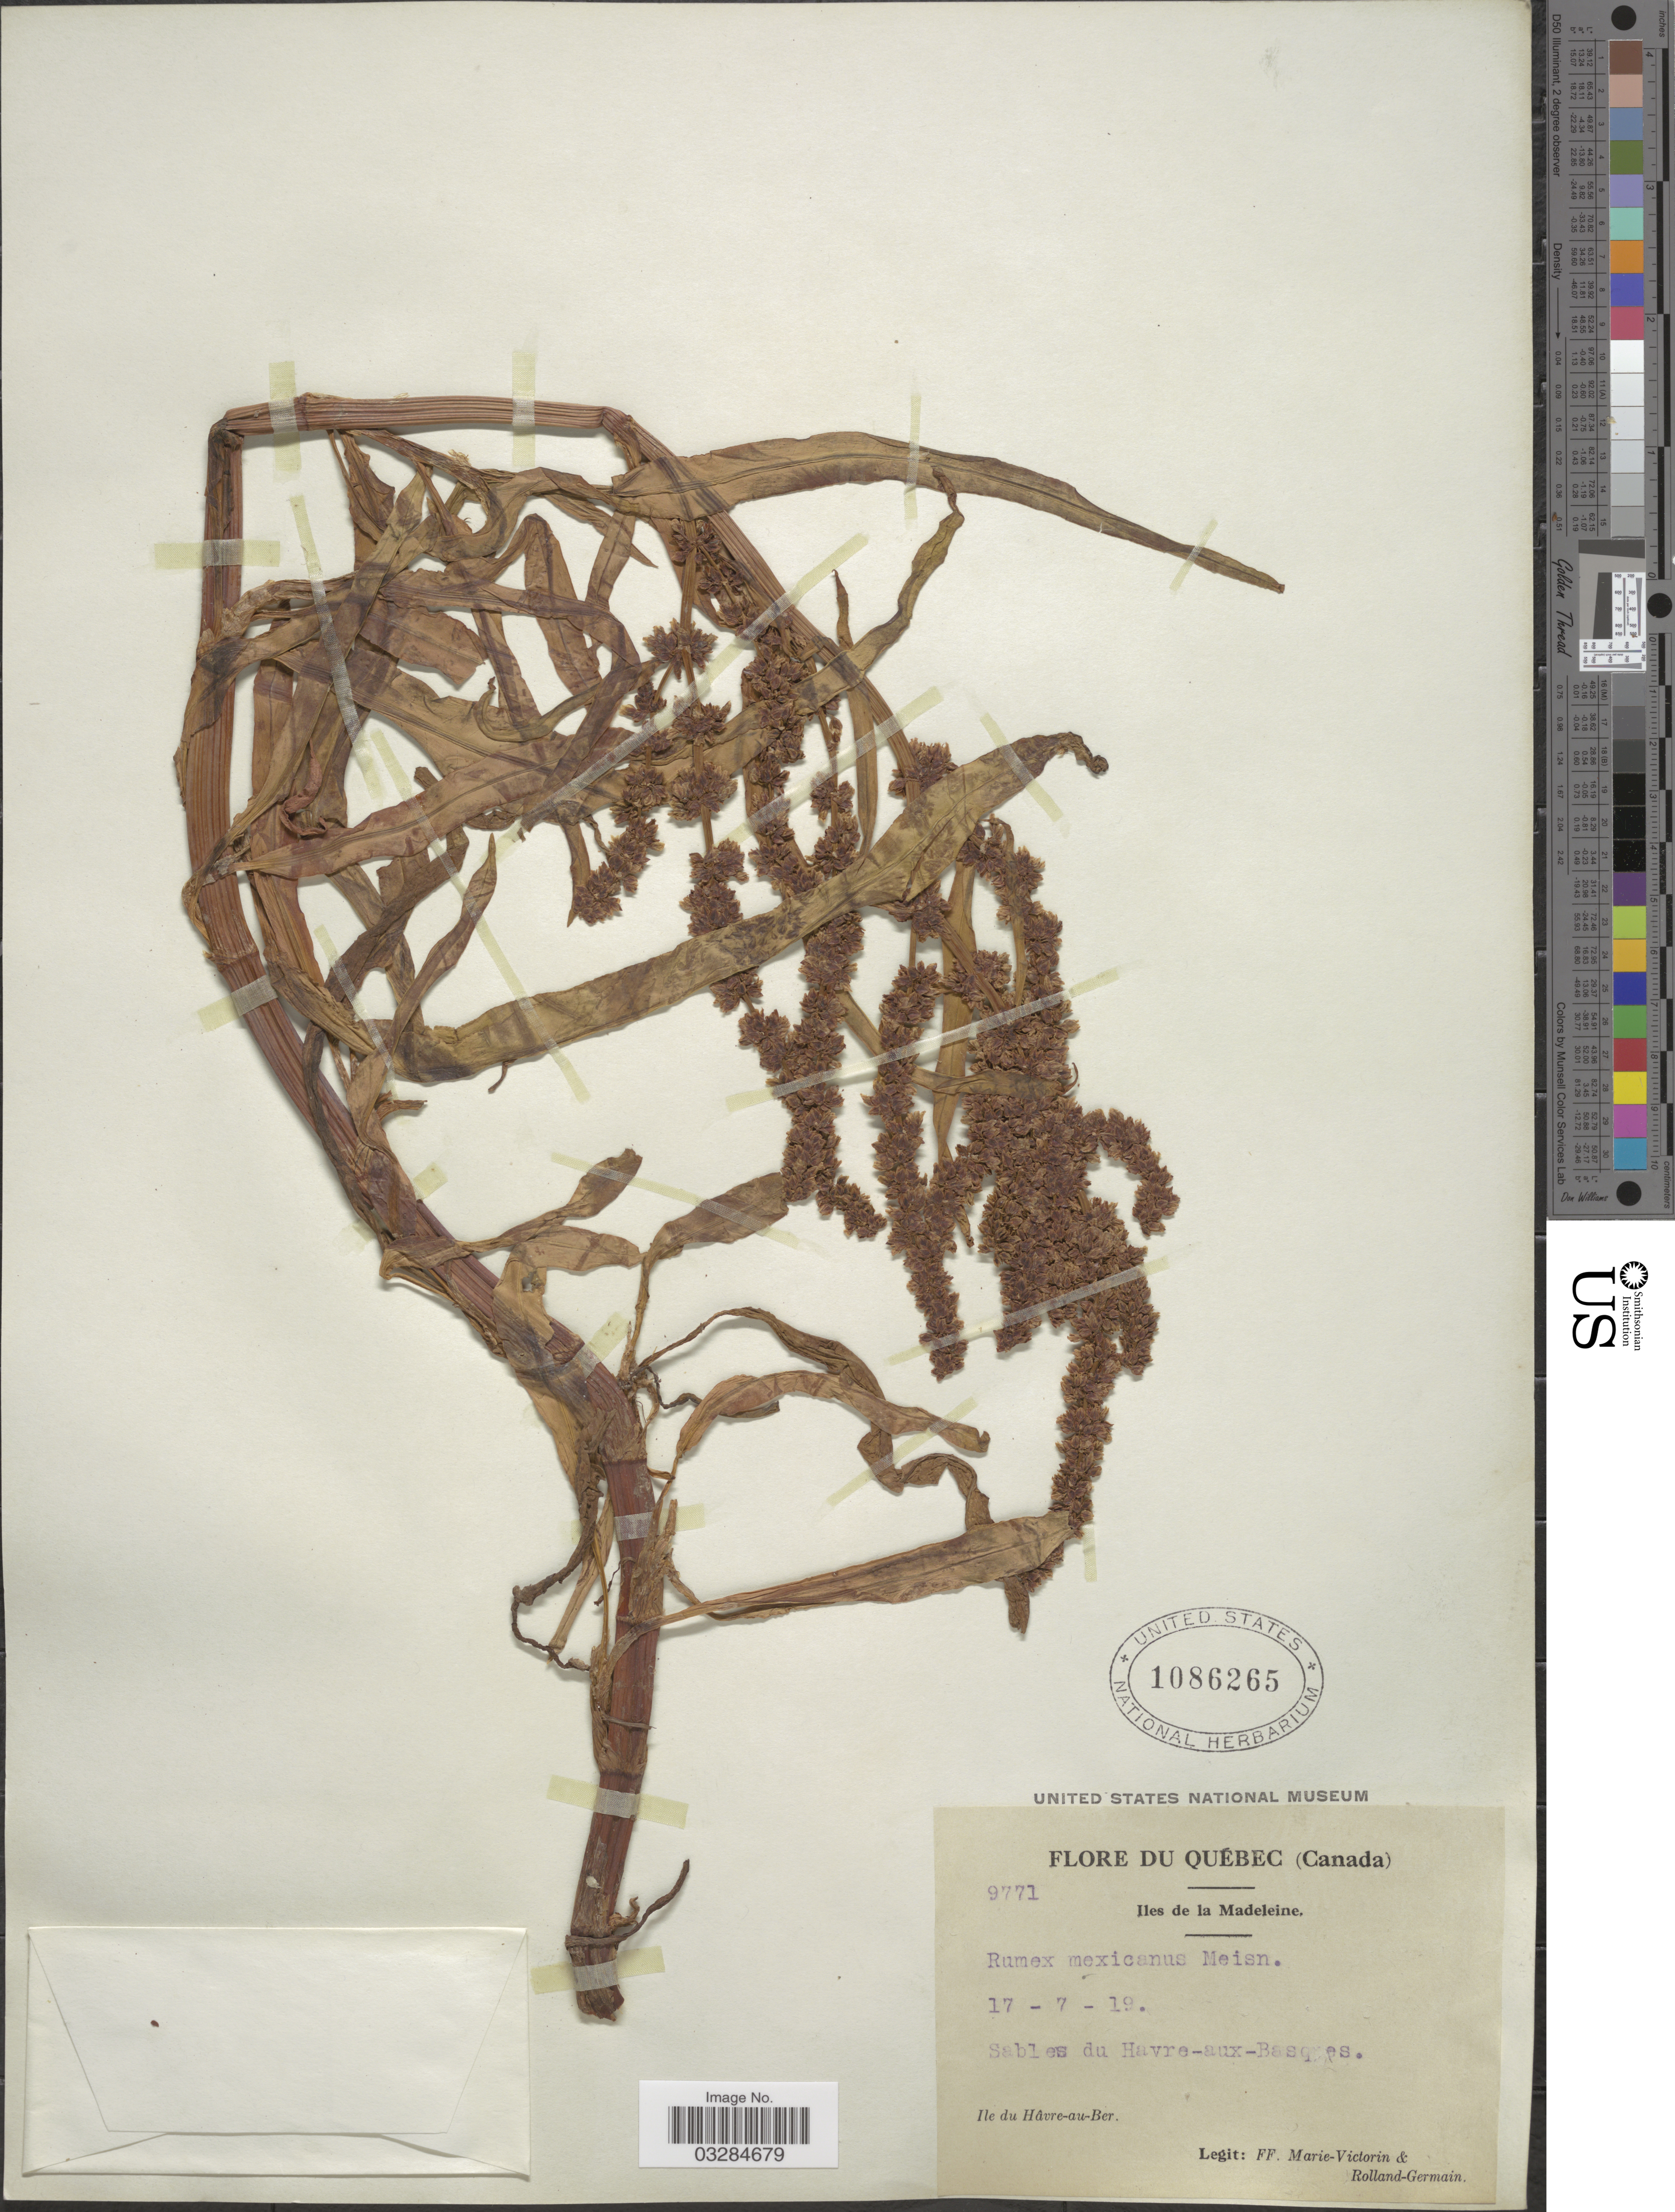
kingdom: Plantae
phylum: Tracheophyta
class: Magnoliopsida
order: Caryophyllales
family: Polygonaceae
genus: Rumex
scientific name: Rumex triangulivalvis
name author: (Danser) Rech. f.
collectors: F. Marie-Victorin & Rolland-Germain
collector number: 9771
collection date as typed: Transcribed d/m/y: 17/7/19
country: Canada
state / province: Quebec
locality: Iles de la Madeleine. Sables du Havre-aux-Basques. Ile du Hâvre-au-Ber.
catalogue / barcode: US 1086265